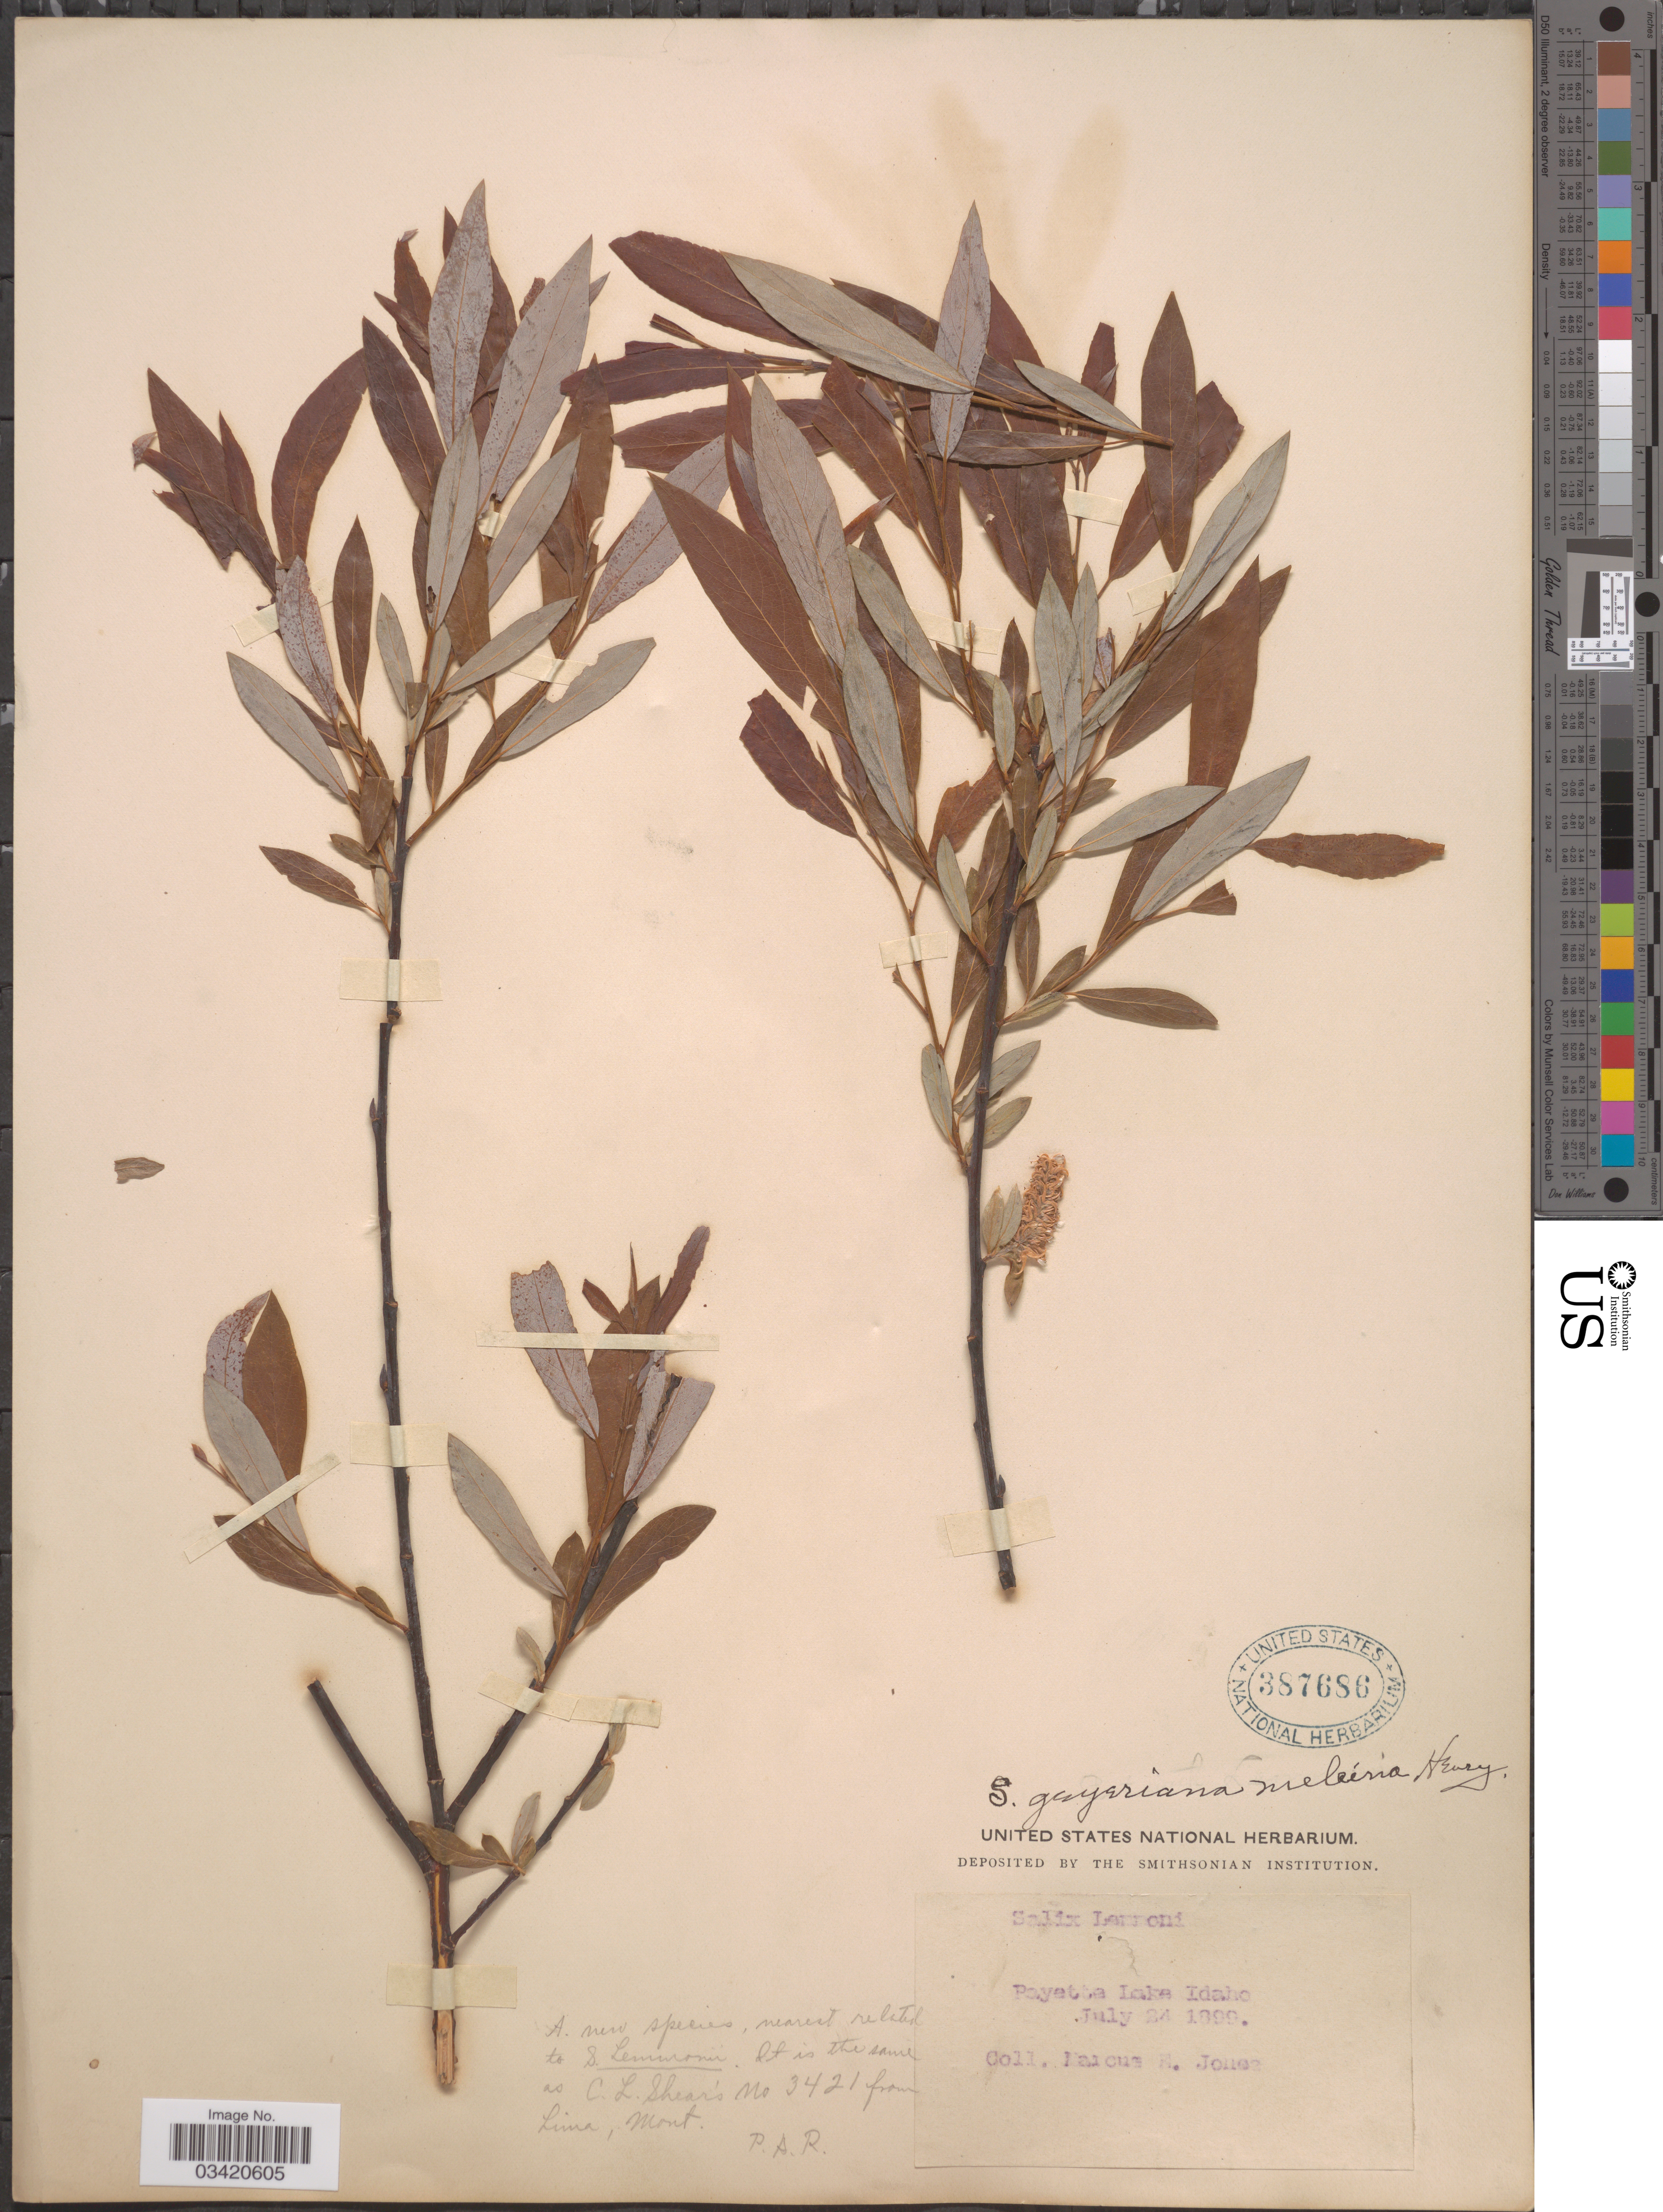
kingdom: Plantae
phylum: Tracheophyta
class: Magnoliopsida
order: Malpighiales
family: Salicaceae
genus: Salix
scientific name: Salix geyeriana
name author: Andersson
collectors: M. E. Jones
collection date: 1899-07-24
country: United States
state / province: Idaho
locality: Payette Lake.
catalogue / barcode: US 387686